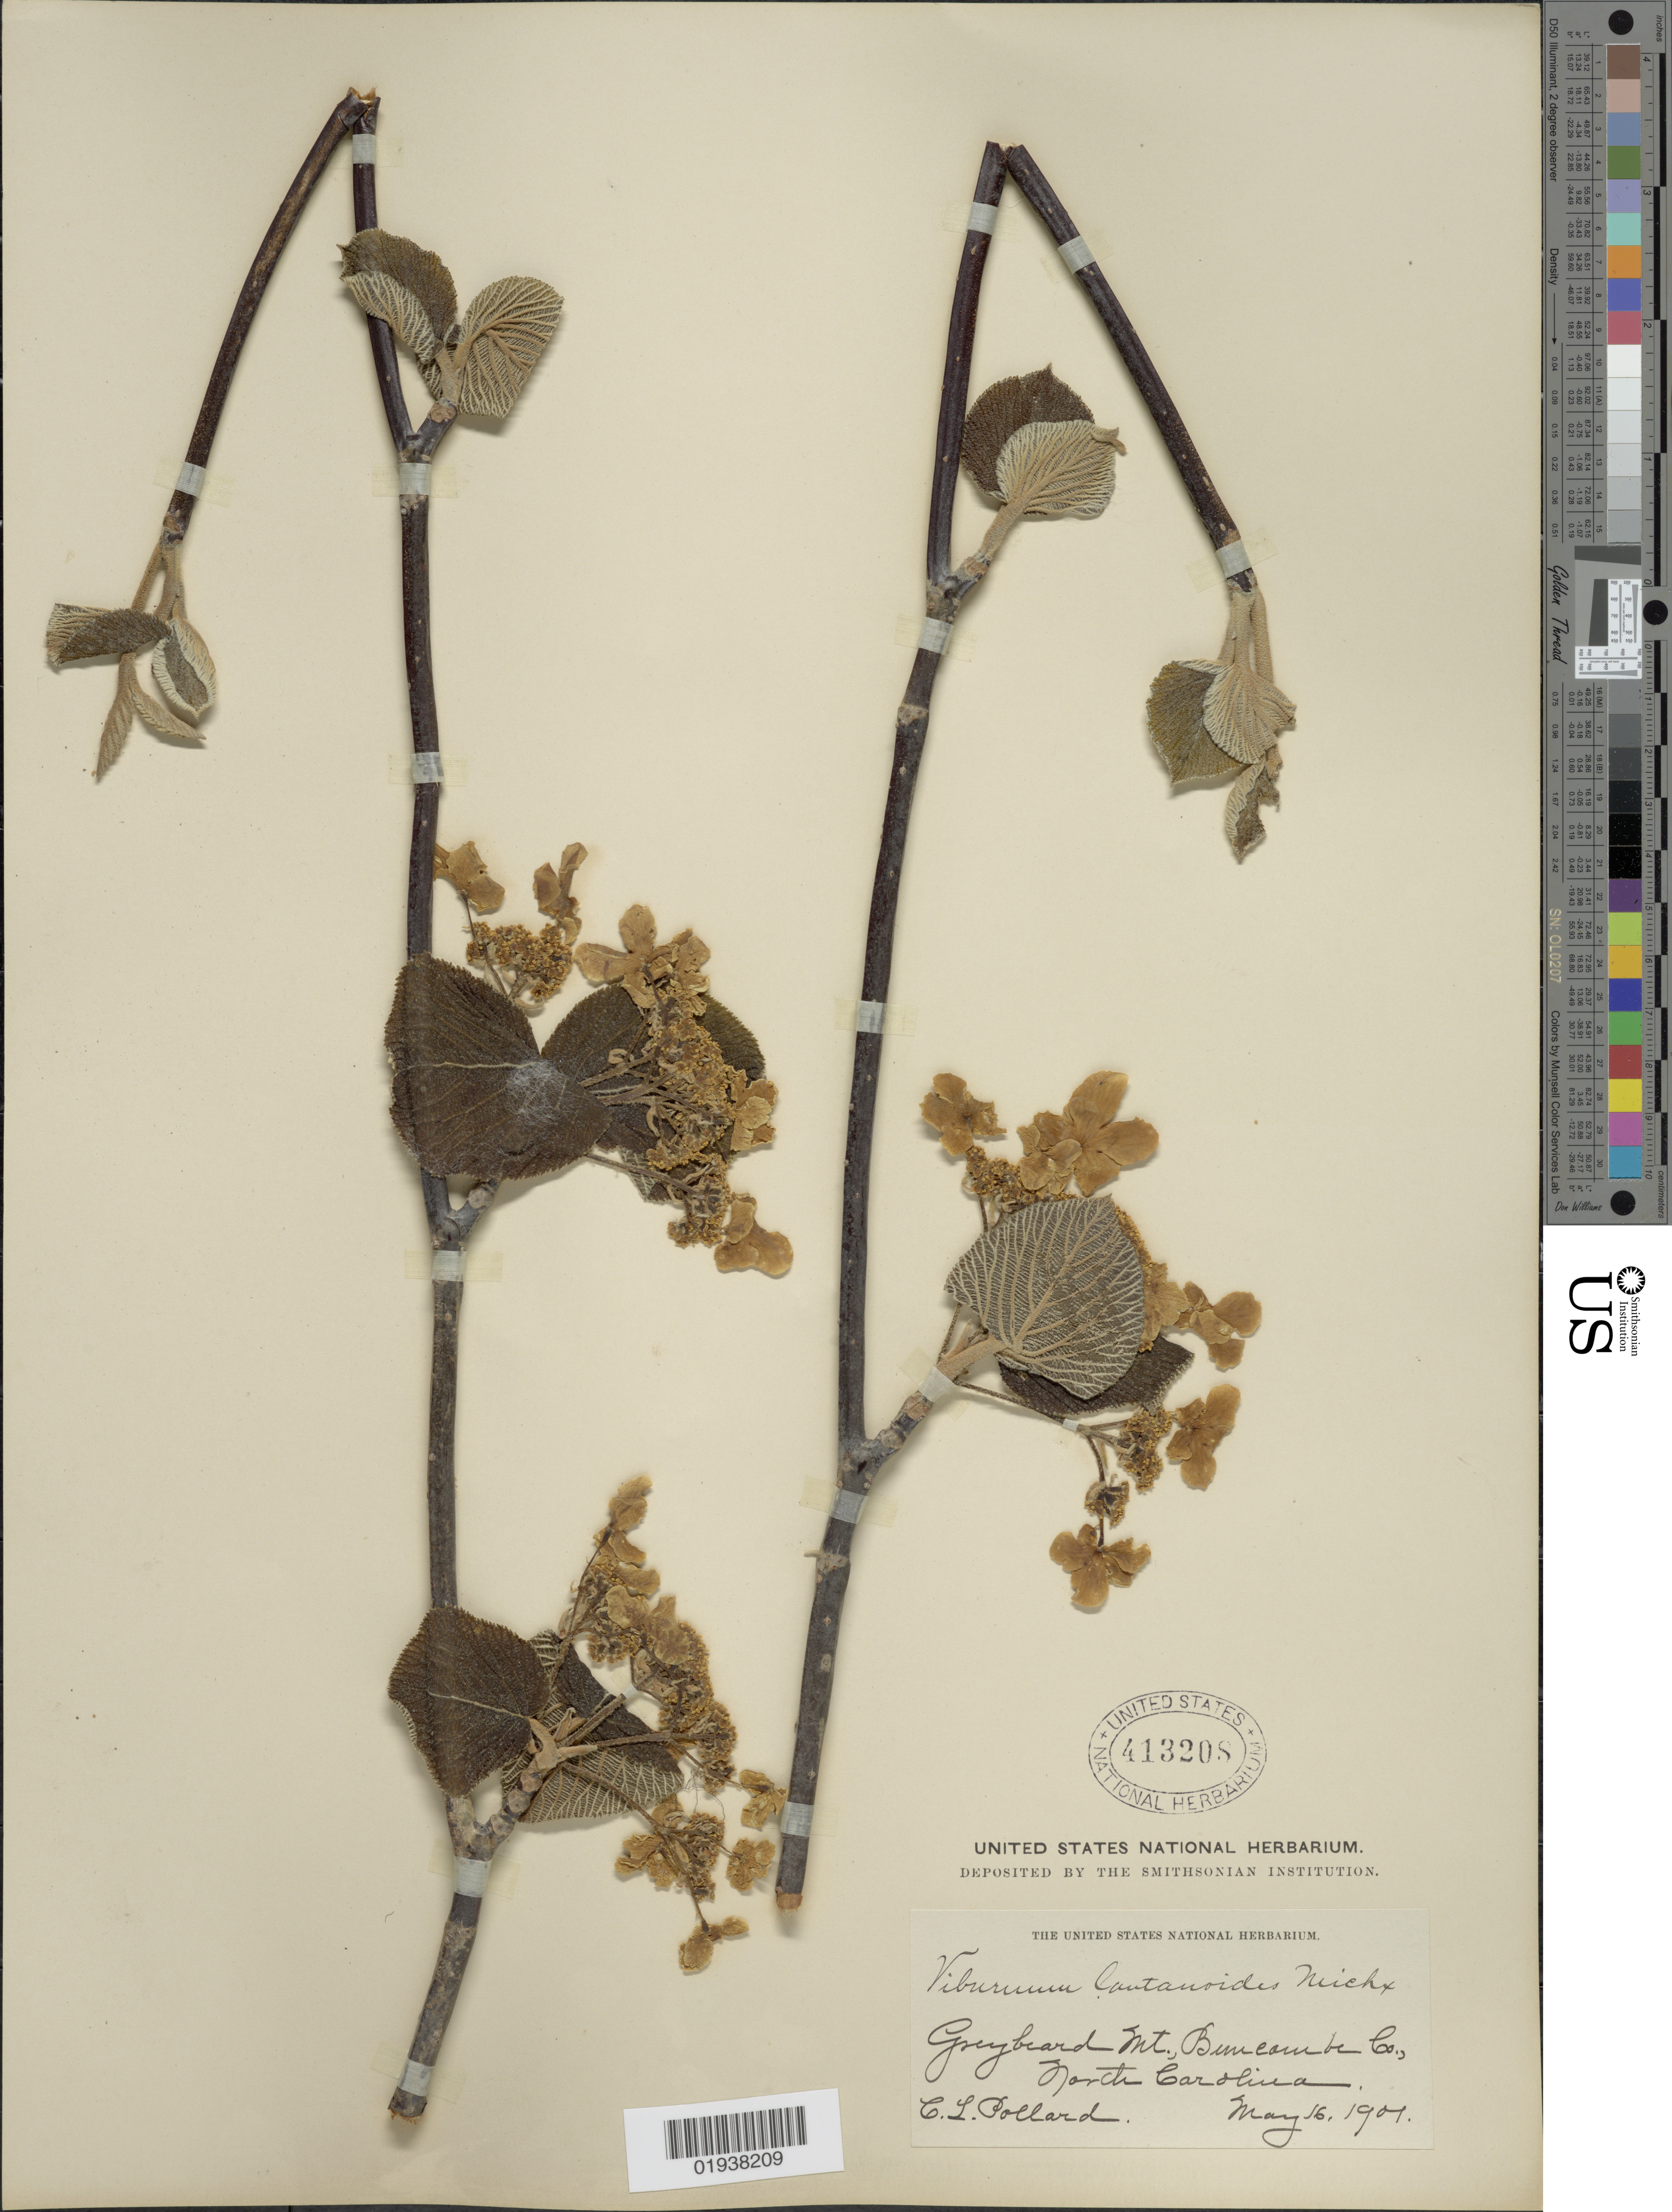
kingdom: Plantae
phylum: Tracheophyta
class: Magnoliopsida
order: Dipsacales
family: Viburnaceae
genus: Viburnum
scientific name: Viburnum alnifolium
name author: Marshall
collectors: C. L. Pollard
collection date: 1901-05-16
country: United States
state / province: North Carolina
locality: Greybeard Mt., Buncombe Co.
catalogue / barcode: US 413208